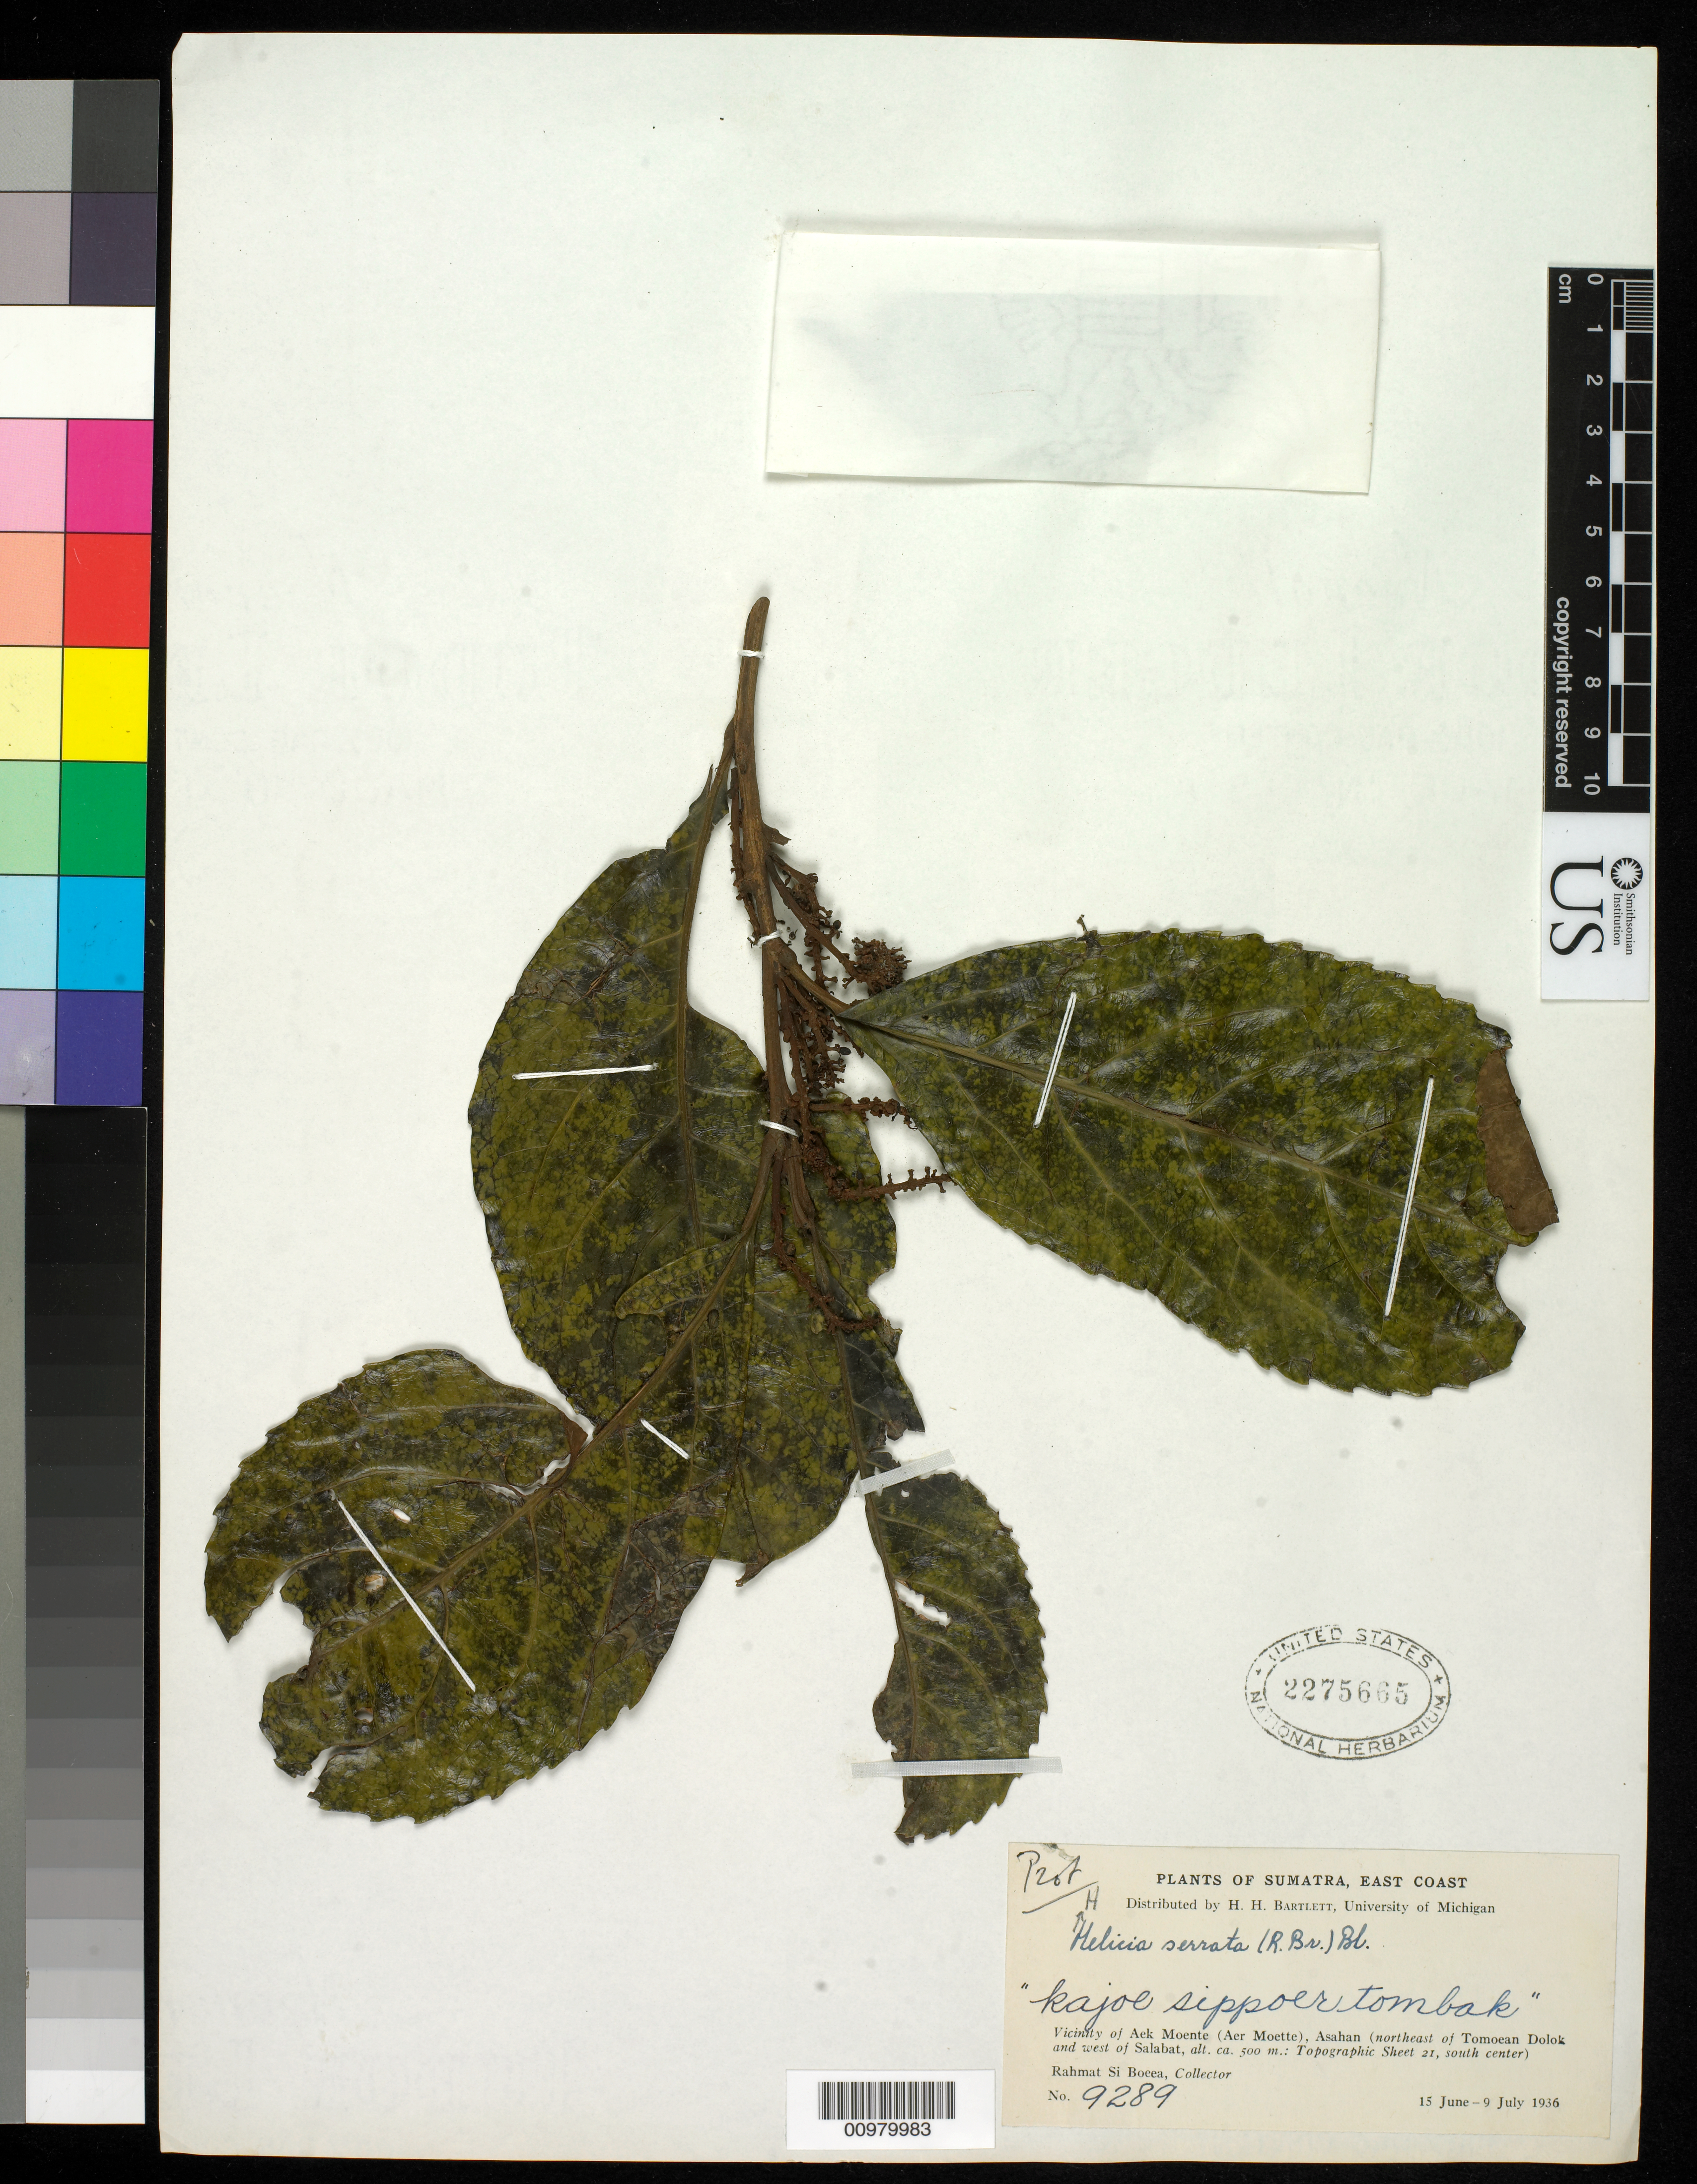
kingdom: Plantae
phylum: Tracheophyta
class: Magnoliopsida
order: Proteales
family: Proteaceae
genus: Helicia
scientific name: Helicia serrata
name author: (R. Br.) Blume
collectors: Rahmat Si Boeea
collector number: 9289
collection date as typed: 15 Jun 1936 to 09 Jul 1936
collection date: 1936-06-15/1936-07-09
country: Indonesia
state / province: Sumatra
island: Sumatra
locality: Vicinity of Aek Moente (Aer Moette), Asahan (NE of Tomocan Dolok and W of Salabat)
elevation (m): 500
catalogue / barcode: US 2275665